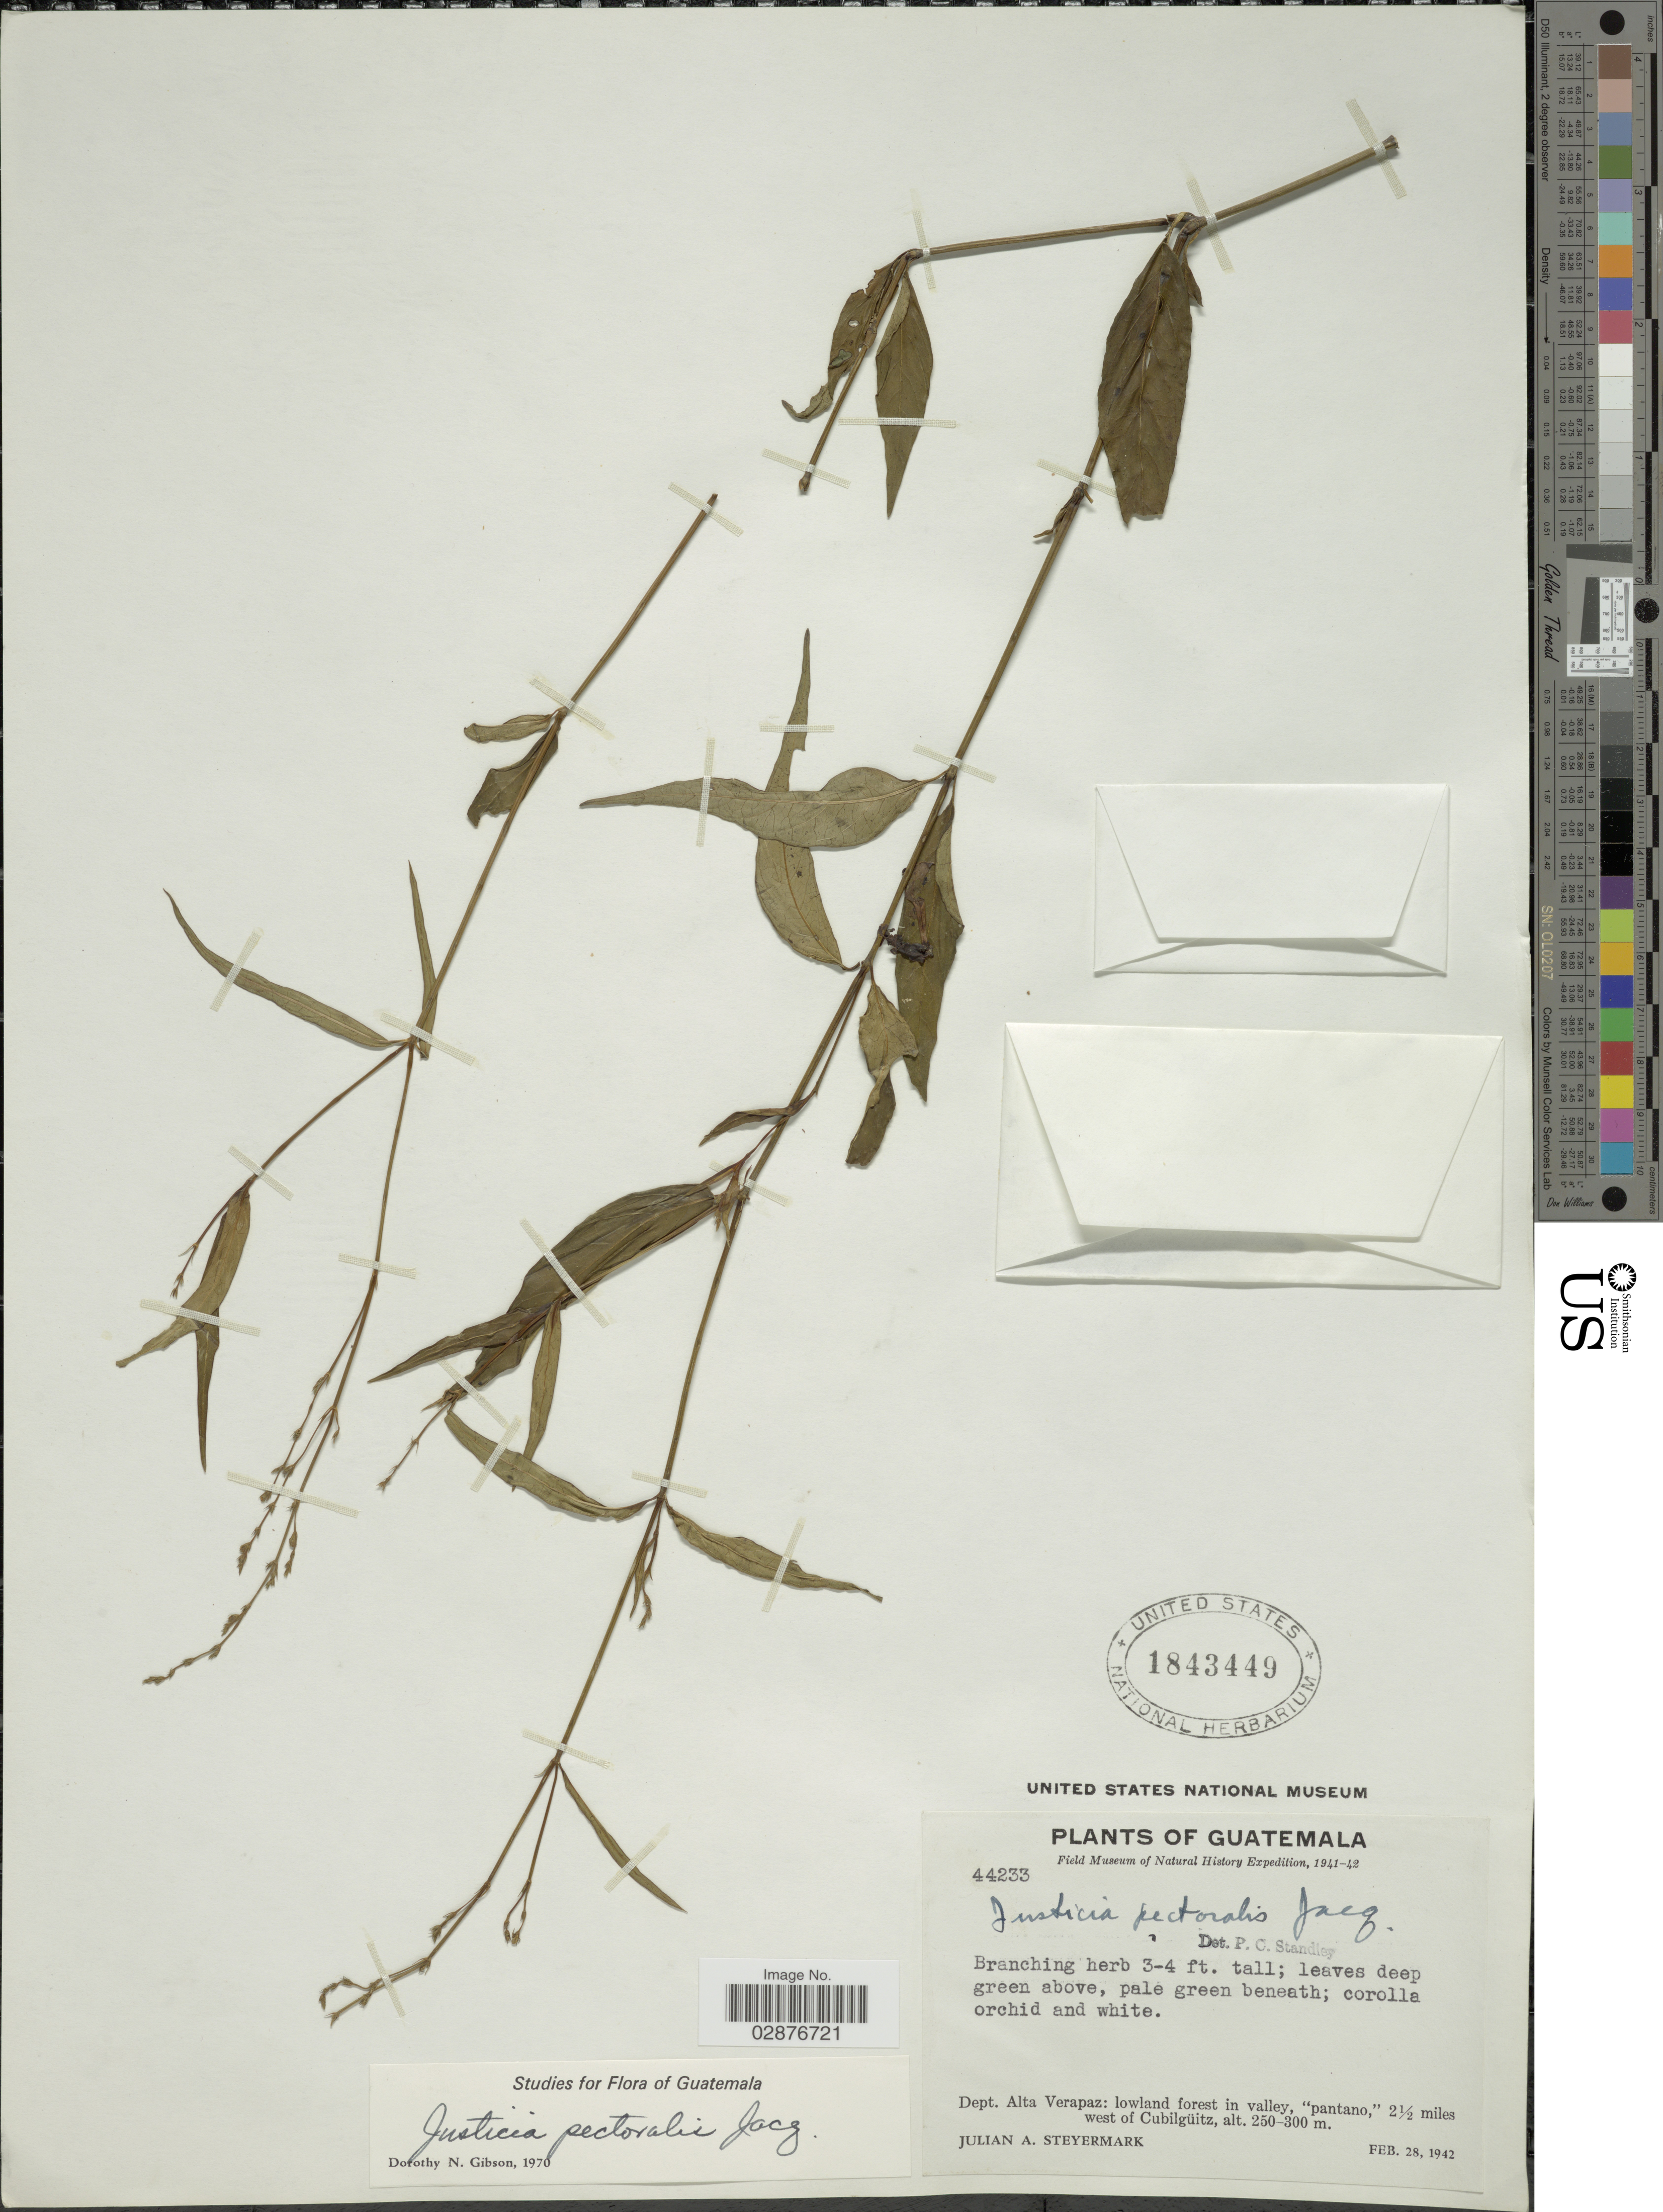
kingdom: Plantae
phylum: Tracheophyta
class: Magnoliopsida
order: Lamiales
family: Acanthaceae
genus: Justicia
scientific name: Justicia pectoralis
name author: Jacq.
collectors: J. Steyermark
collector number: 44233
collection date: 1942-02-28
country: Guatemala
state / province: Alta Verapaz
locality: Dept. Alta Verapaz: lowland in forest in valley, "pantano," 2½ miles west of Cubilgütz.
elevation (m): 250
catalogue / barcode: US 1843449